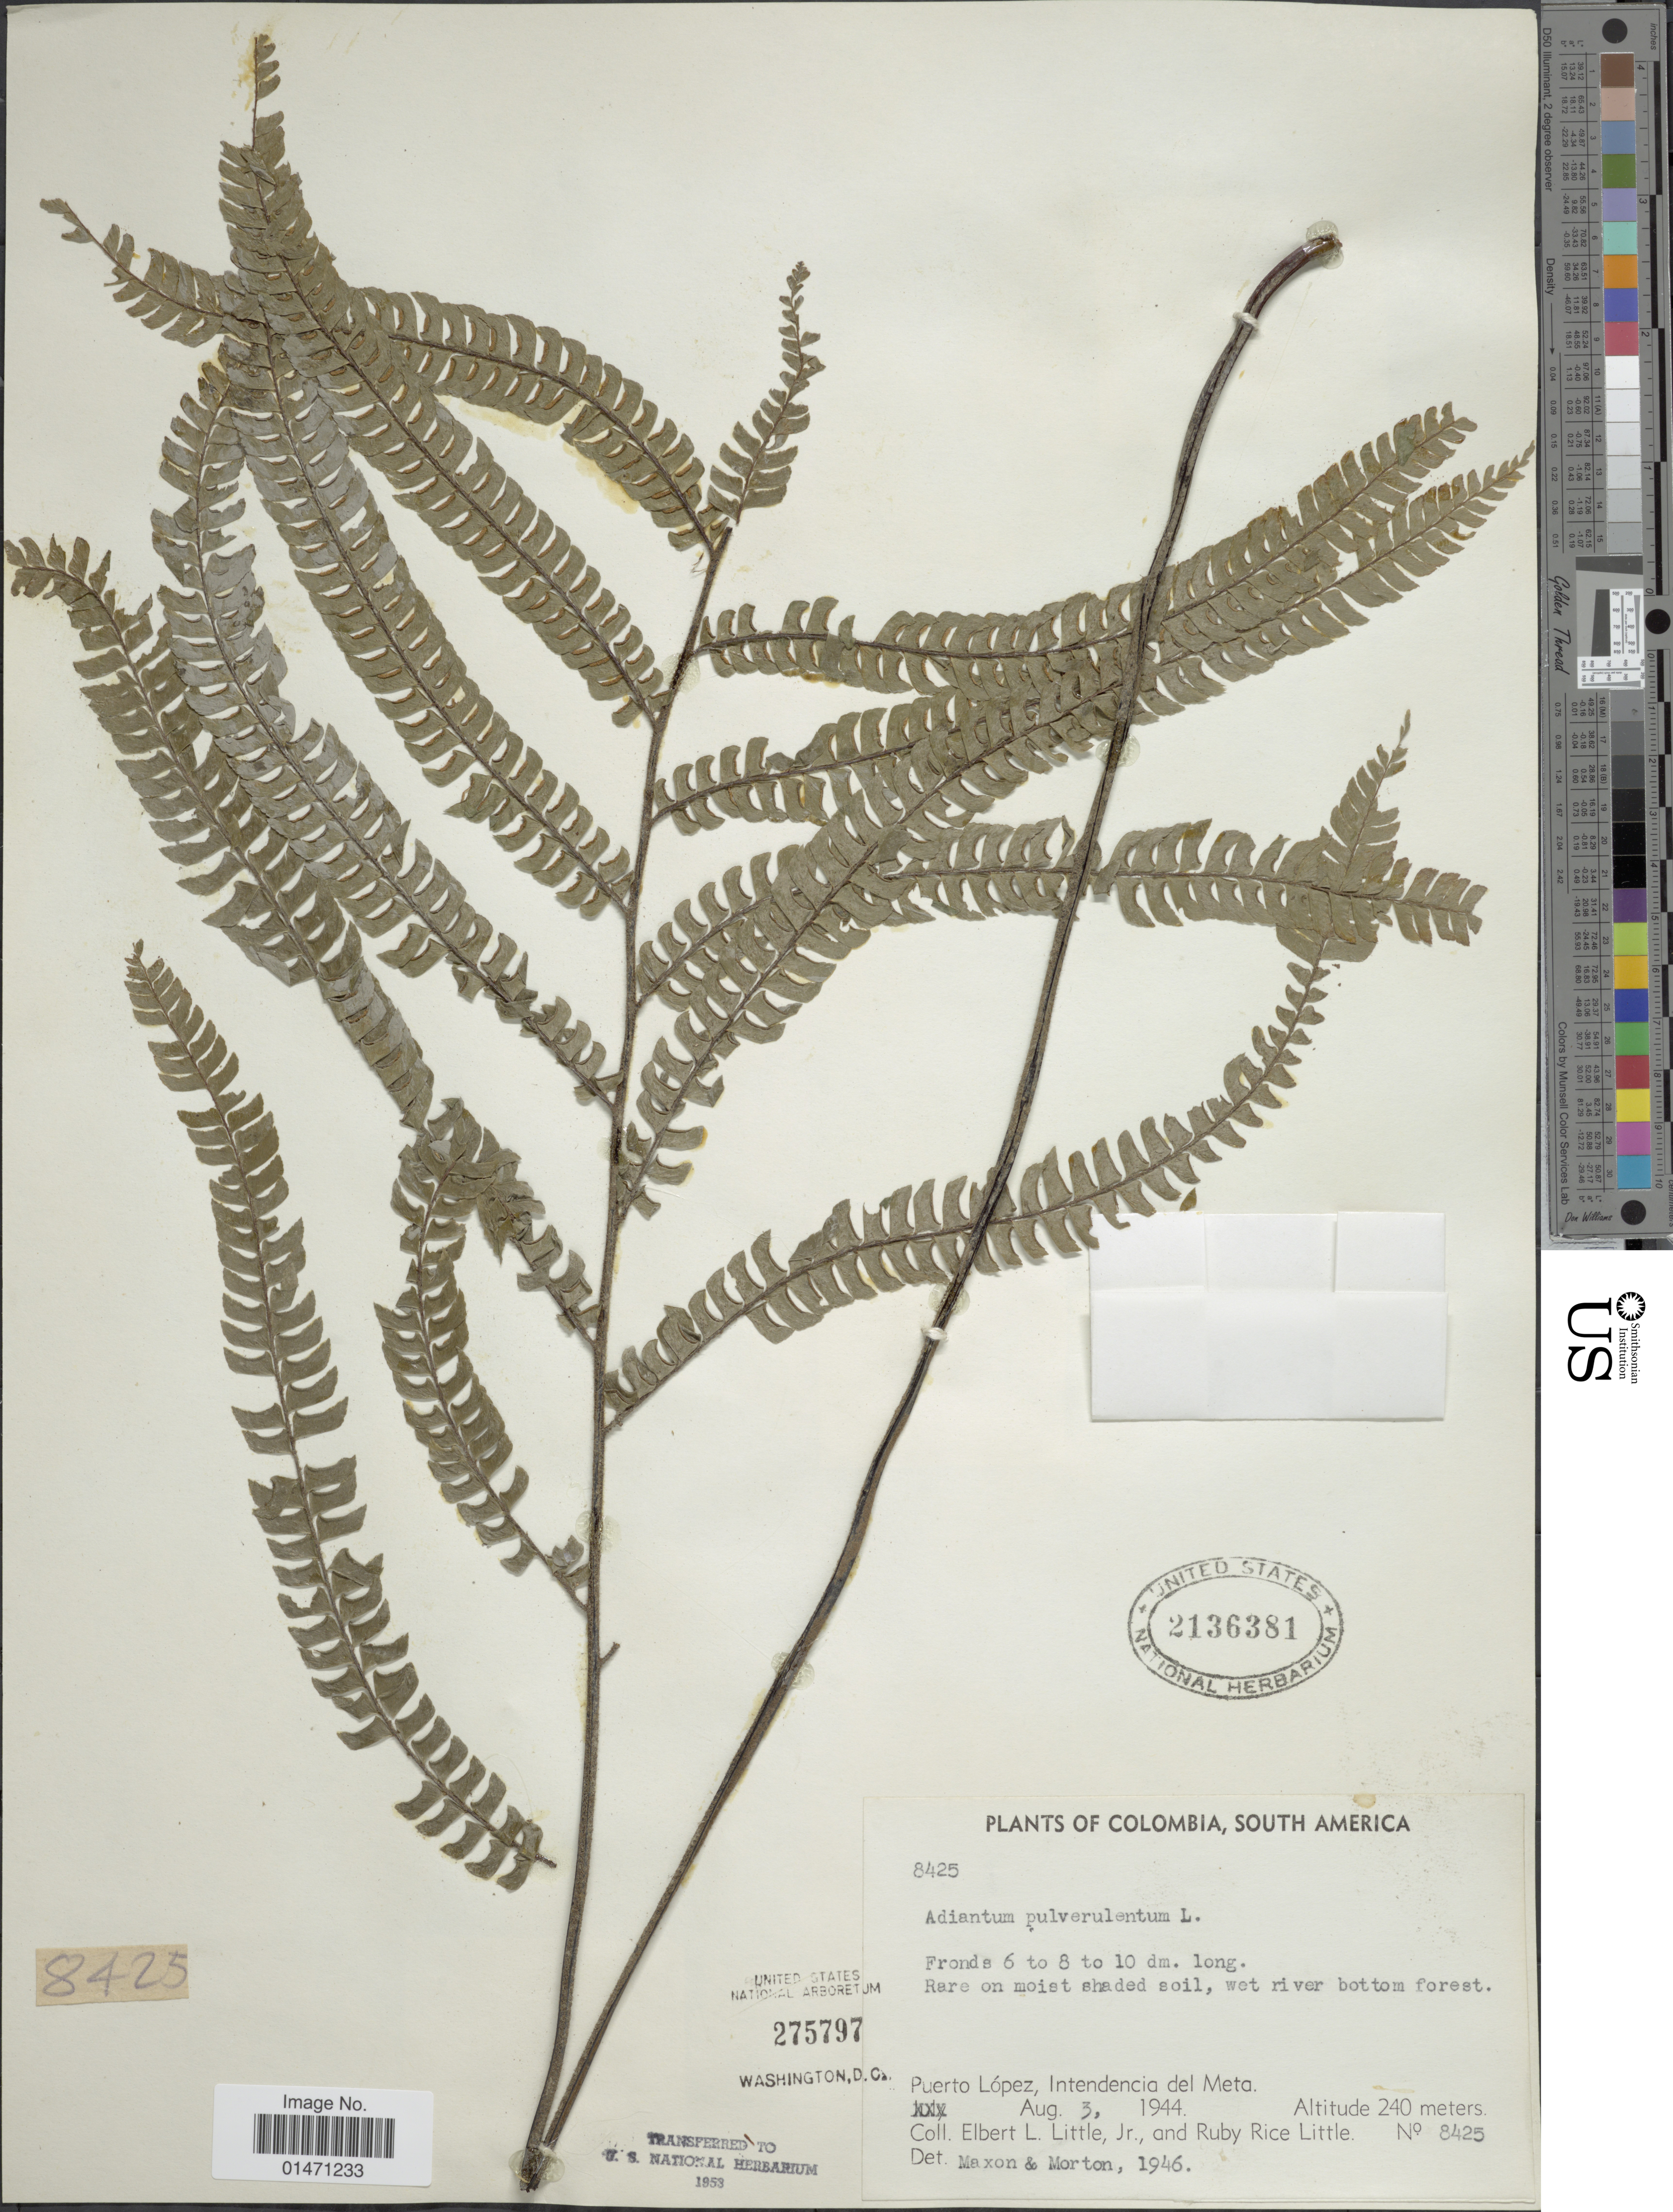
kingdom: Plantae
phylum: Tracheophyta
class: Polypodiopsida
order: Polypodiales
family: Pteridaceae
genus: Adiantum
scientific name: Adiantum pulverulentum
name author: L.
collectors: E. L. Little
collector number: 8425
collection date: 1944-08-03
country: Colombia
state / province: Meta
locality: Plants of Colombia, South America, Puerto López, INtendencia del Meta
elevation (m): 240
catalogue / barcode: US 2136381